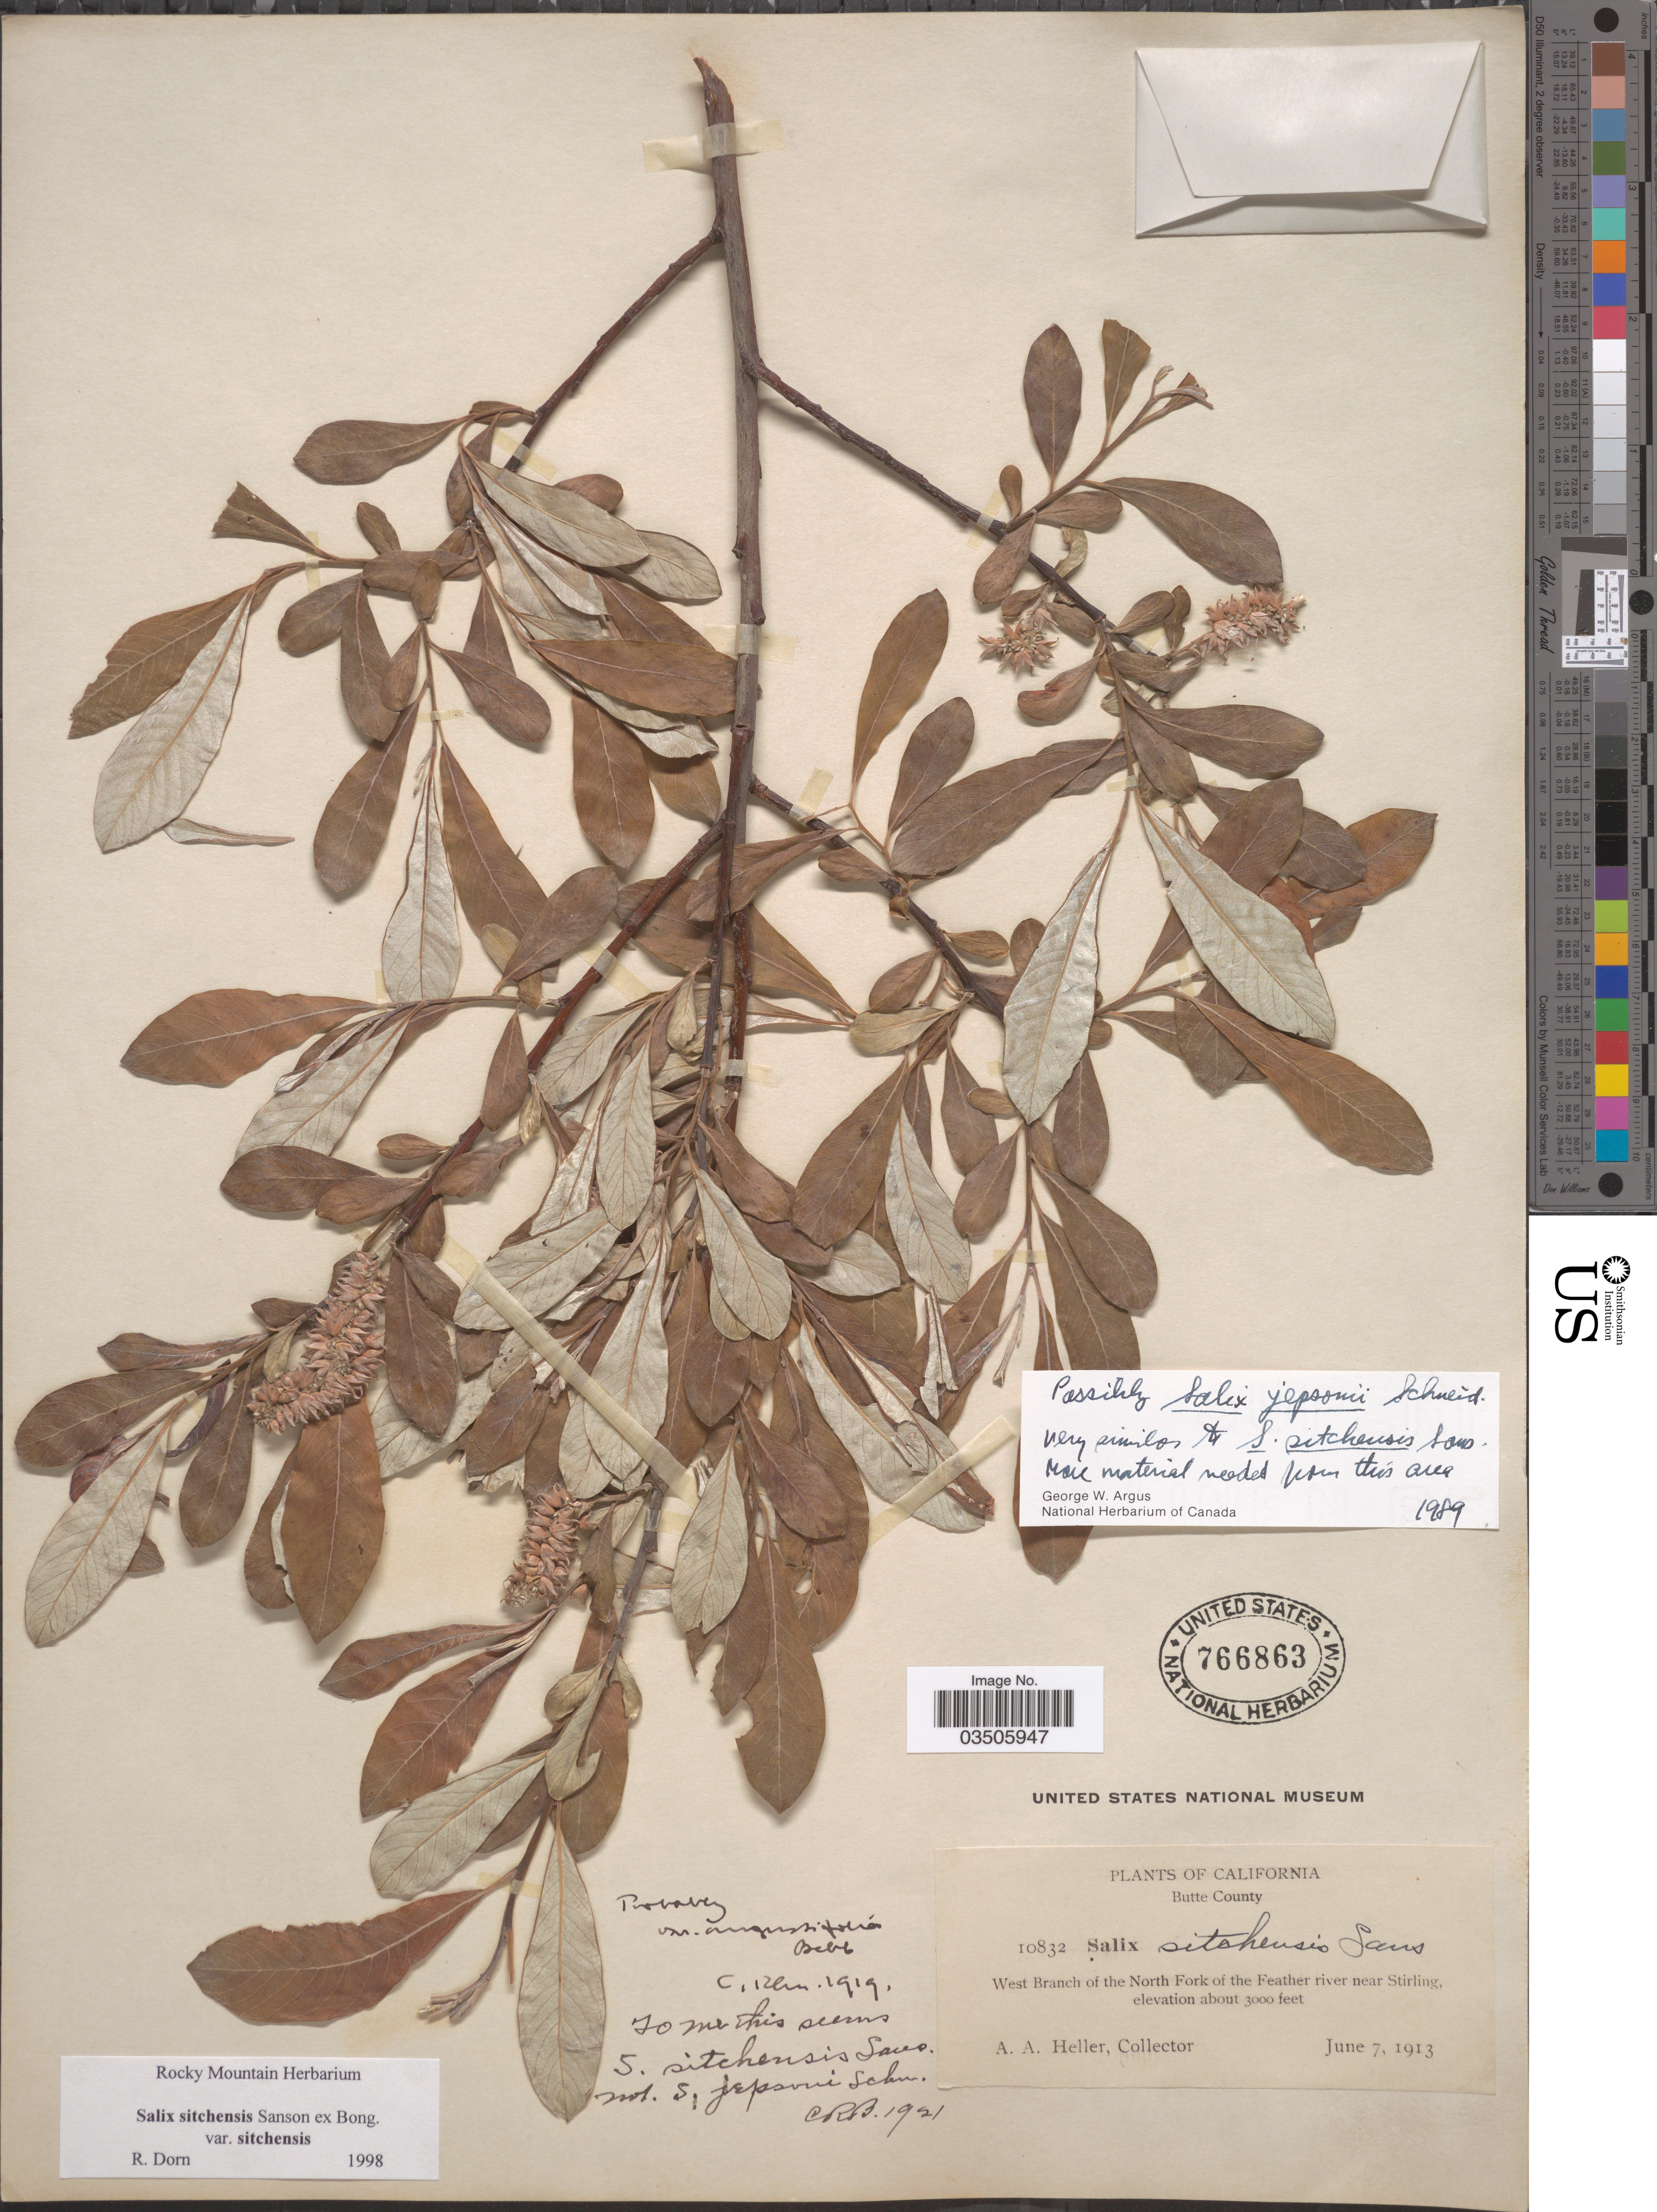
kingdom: Plantae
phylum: Tracheophyta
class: Magnoliopsida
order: Malpighiales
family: Salicaceae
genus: Salix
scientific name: Salix sitchensis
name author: Sanson ex Bong.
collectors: A. A. Heller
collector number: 10832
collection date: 1913-06-07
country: United States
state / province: California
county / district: Butte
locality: Butte County. West Branch of the North Fork of the Feather river near Stirling.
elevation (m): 914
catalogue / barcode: US 766863